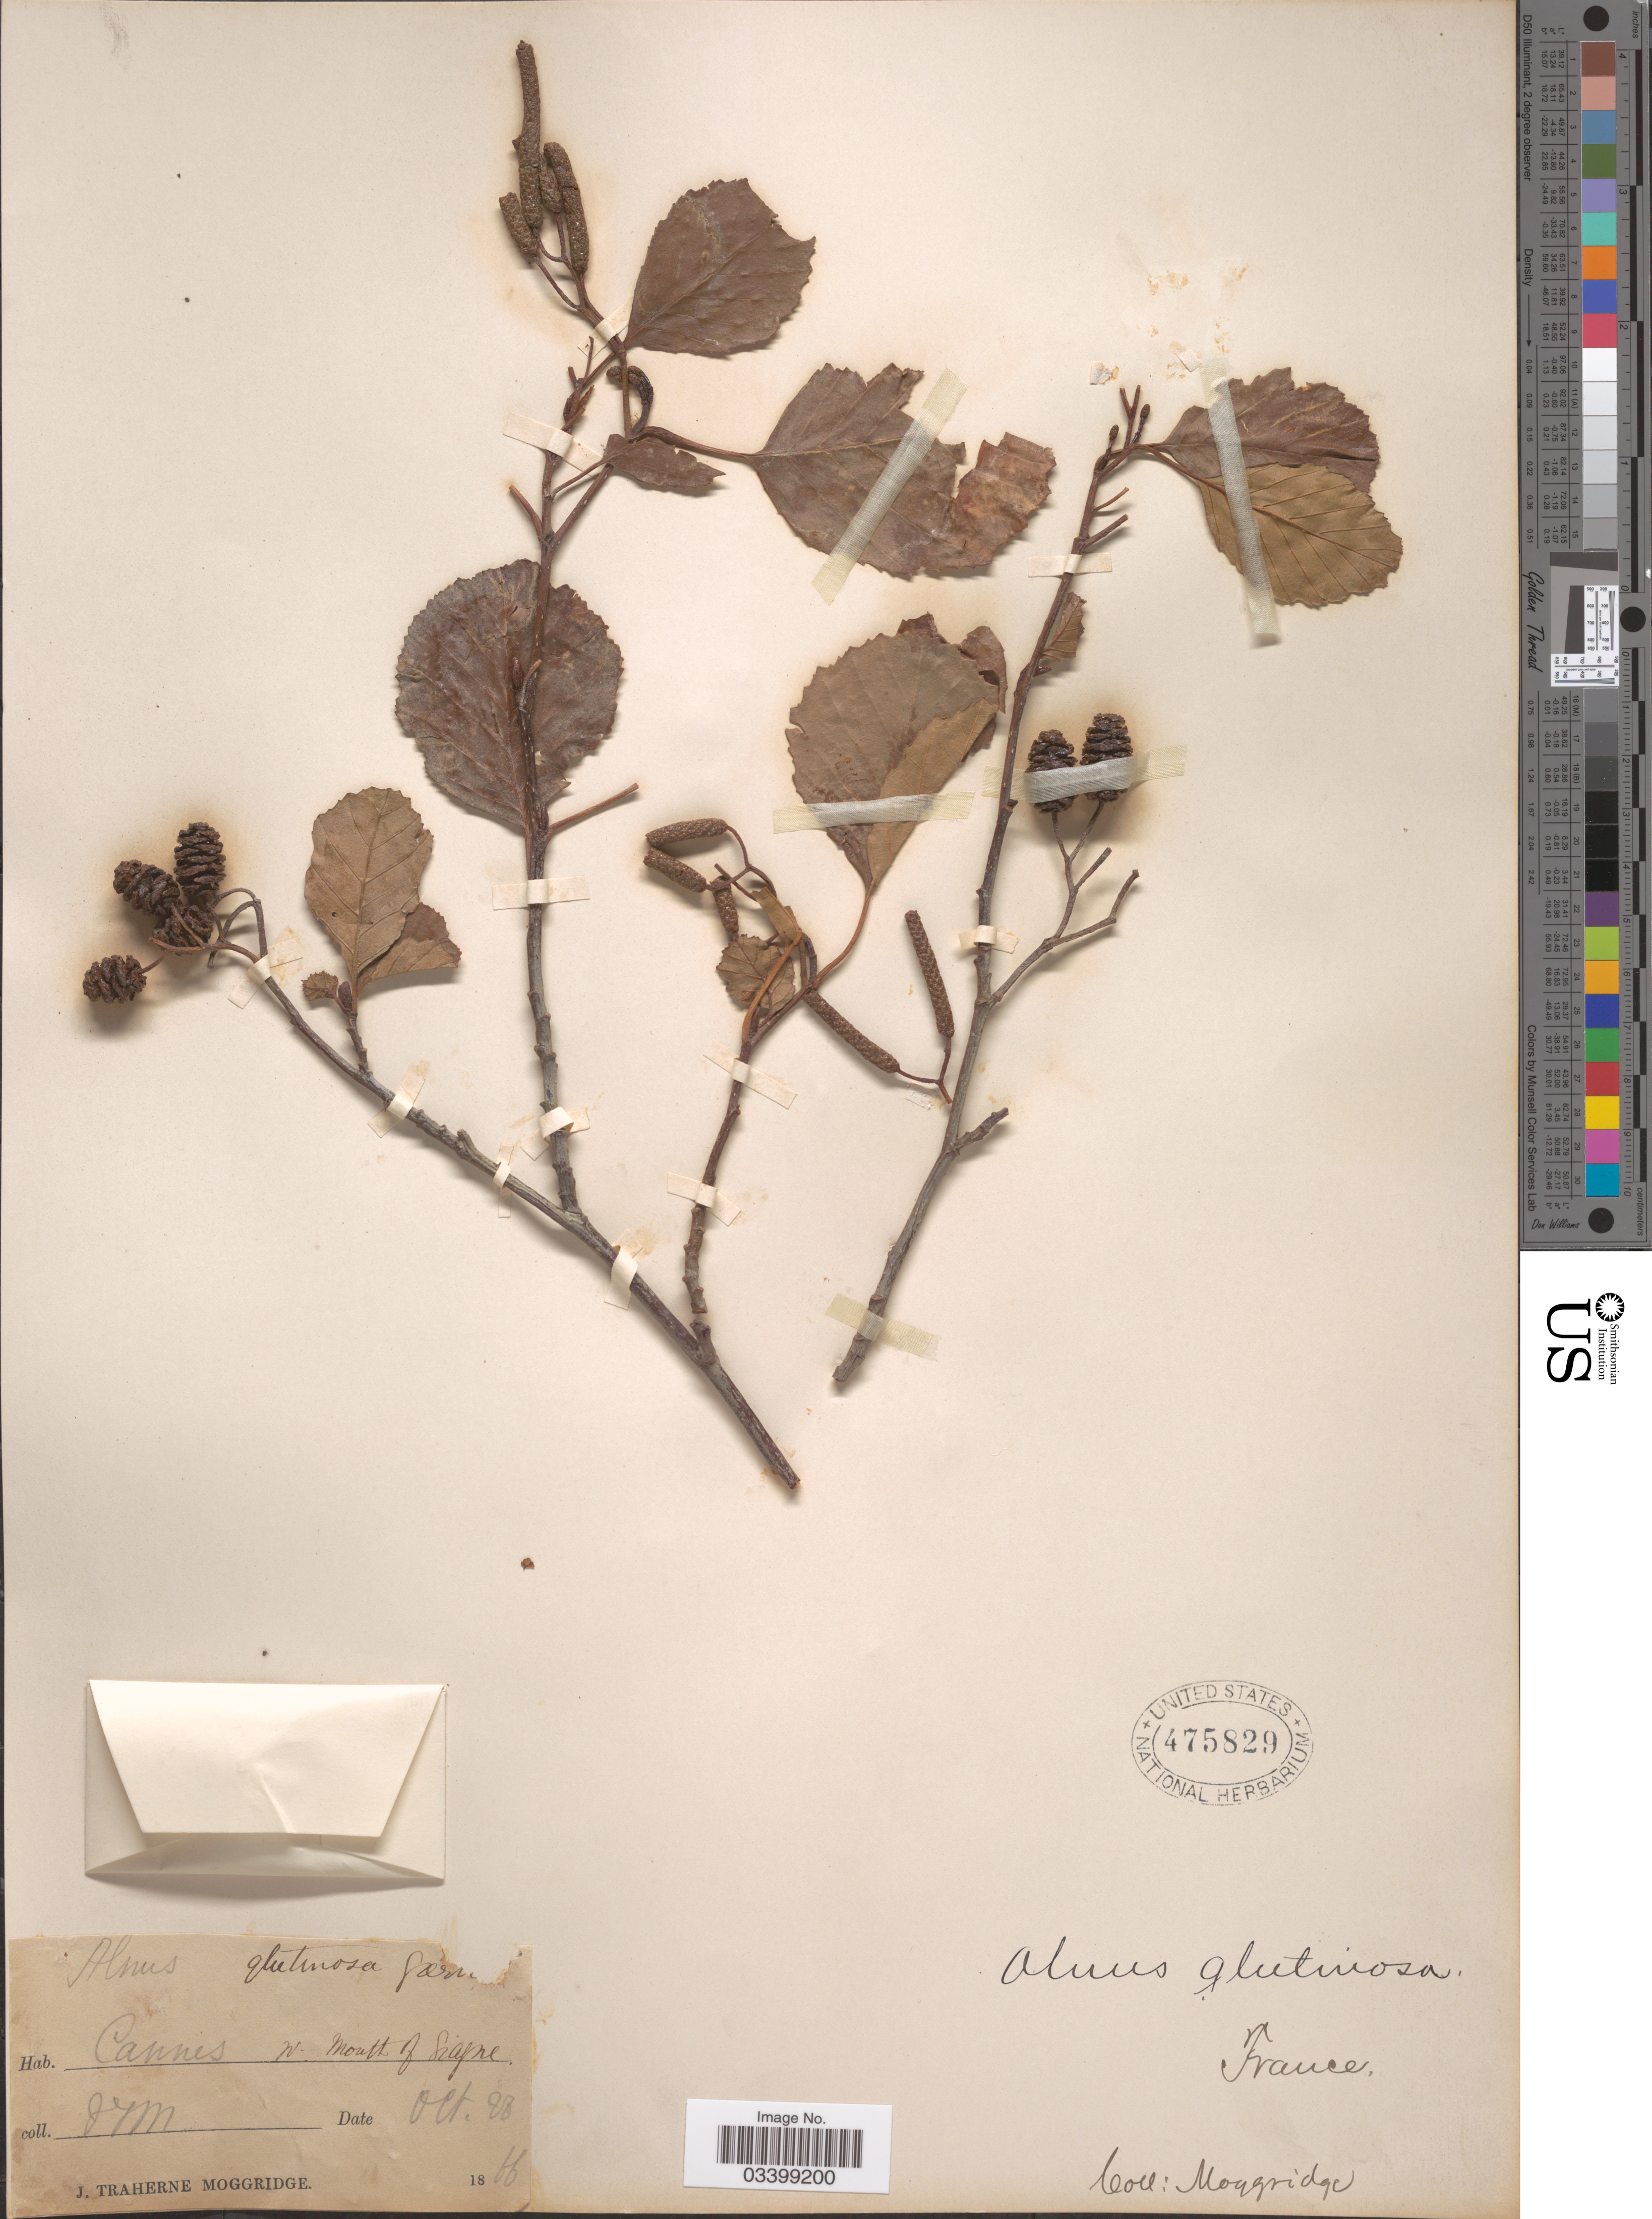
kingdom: Plantae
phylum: Tracheophyta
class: Magnoliopsida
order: Fagales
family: Betulaceae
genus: Alnus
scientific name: Alnus glutinosa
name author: (L.) Gaertn.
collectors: J. T. Moggridge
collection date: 1866-10-20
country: France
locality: Cannes W. mouth of Siagne.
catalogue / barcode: US 475829